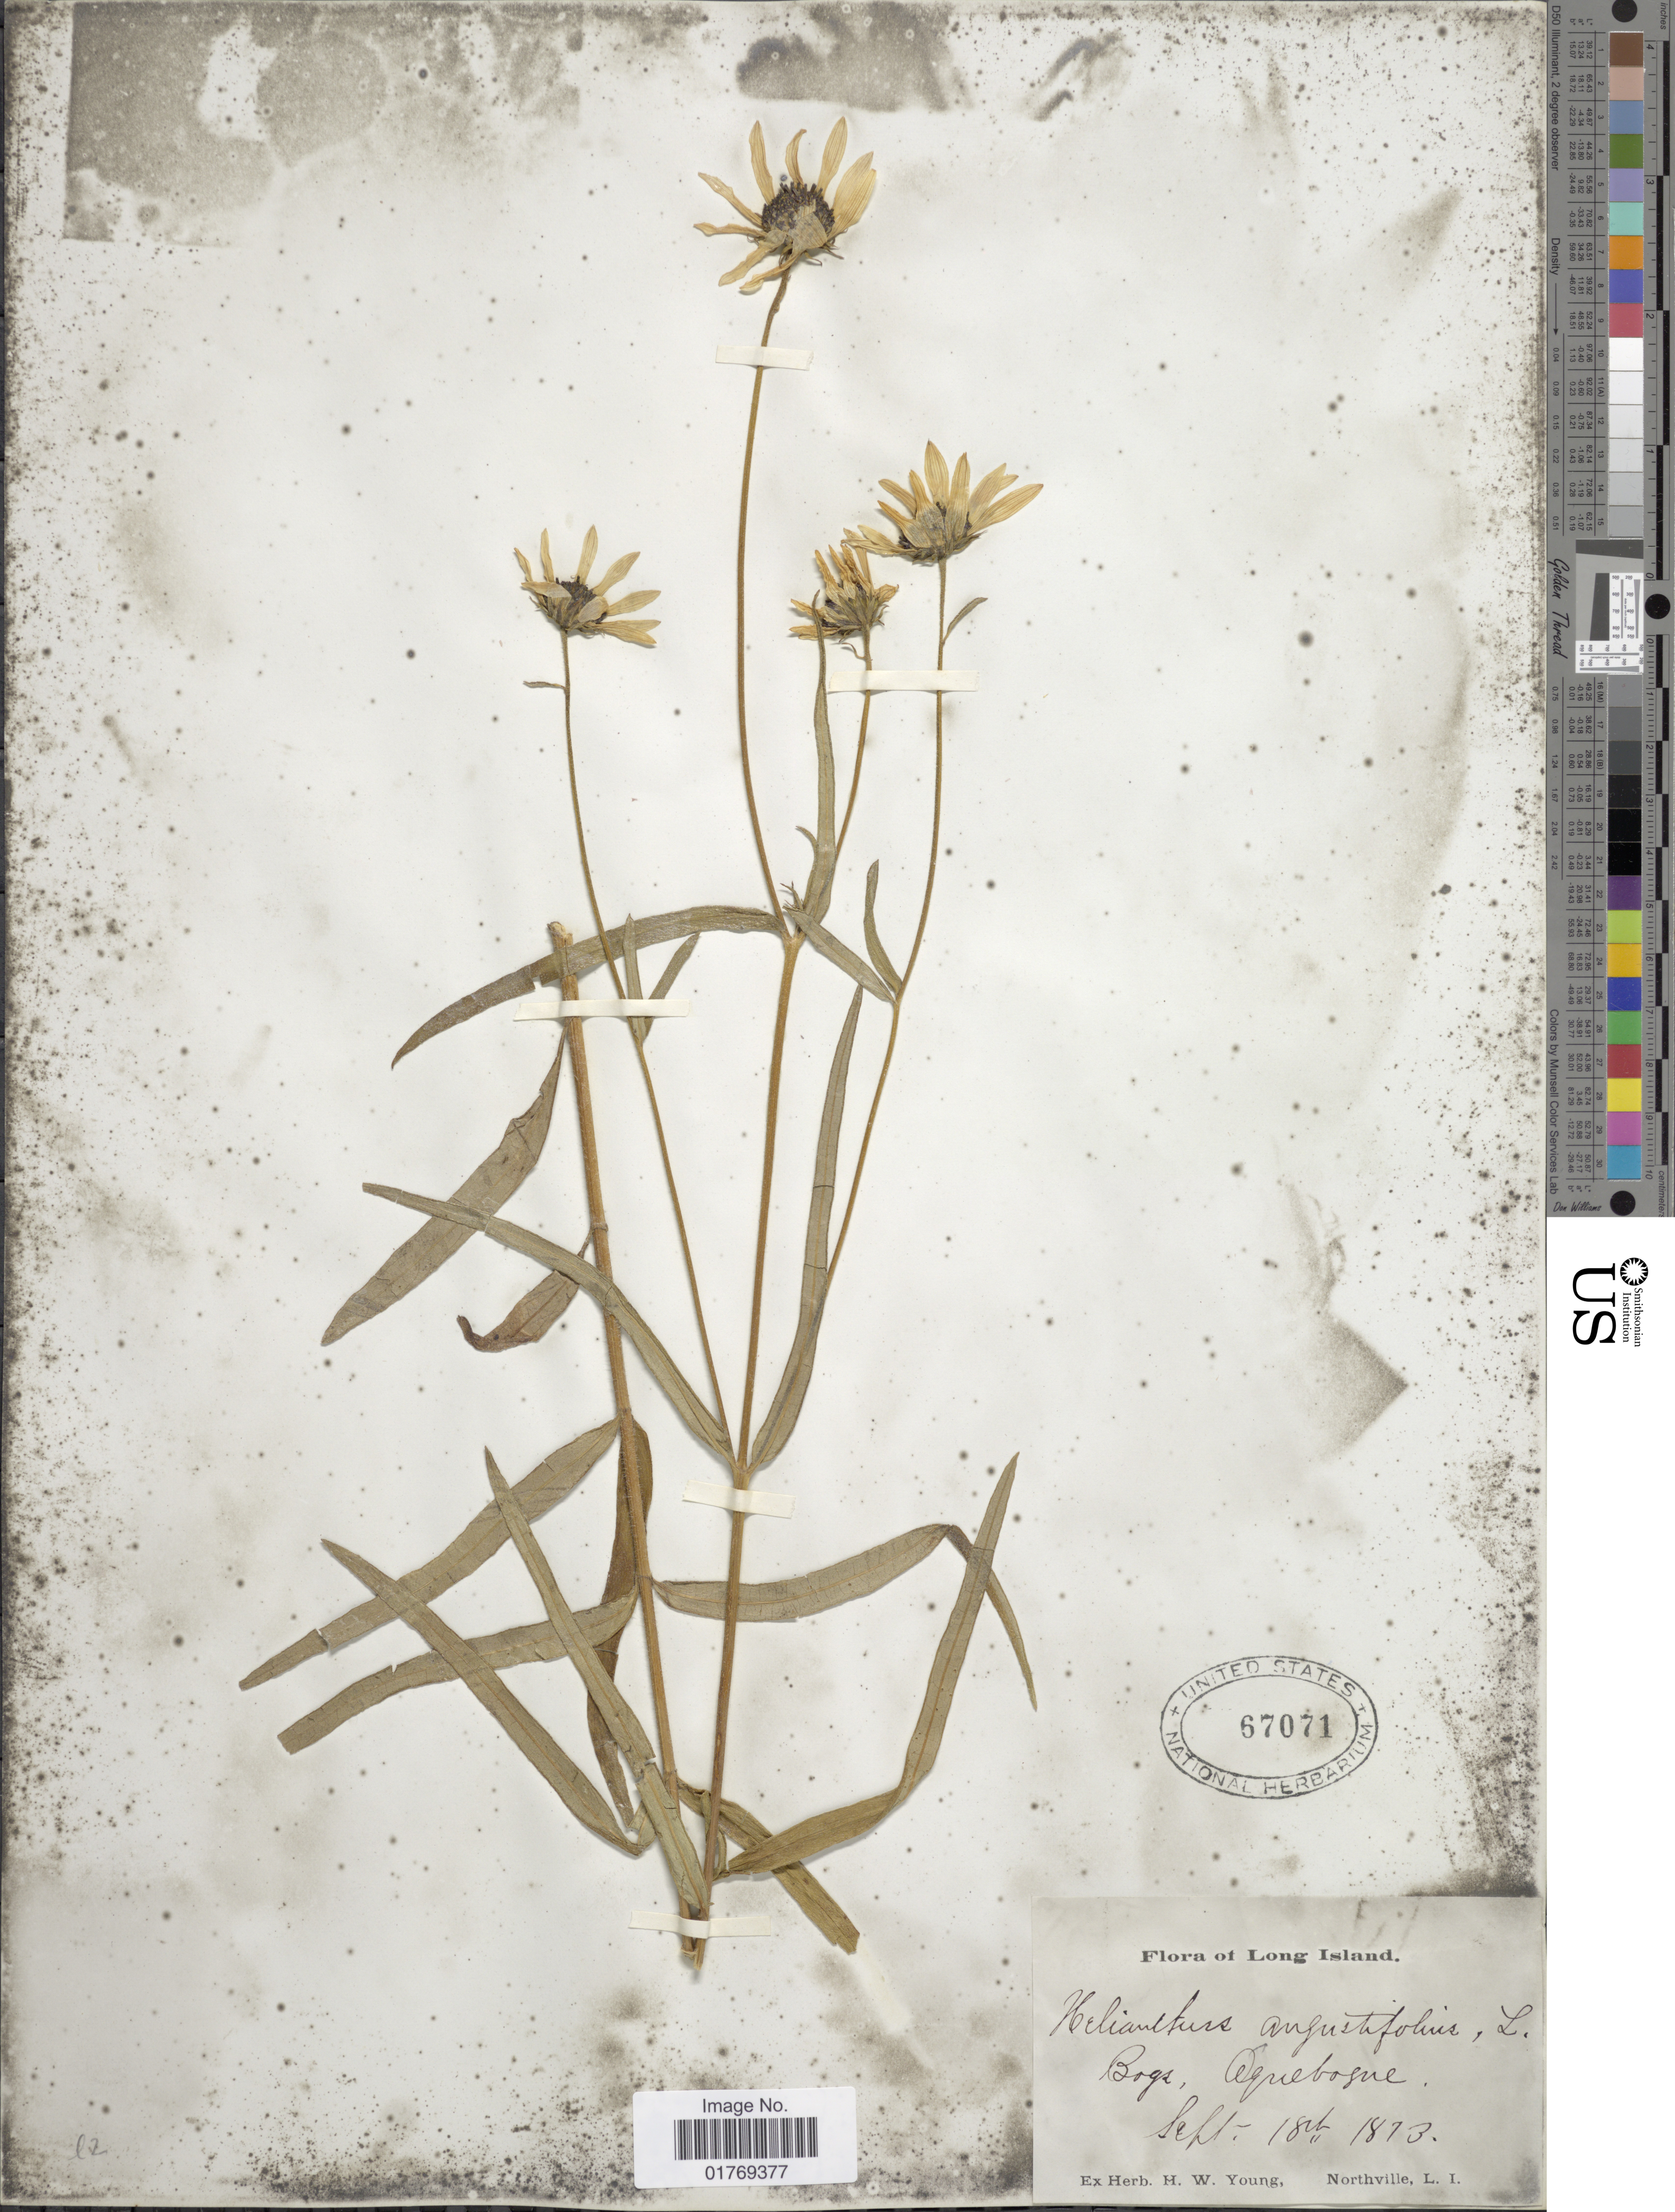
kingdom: Plantae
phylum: Tracheophyta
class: Magnoliopsida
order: Asterales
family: Asteraceae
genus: Helianthus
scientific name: Helianthus angustifolius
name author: L.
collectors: ex herb. H.W. Young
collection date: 1873-09-18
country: United States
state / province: New York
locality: Long Island. Bogs, Aquebogne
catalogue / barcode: US 67071